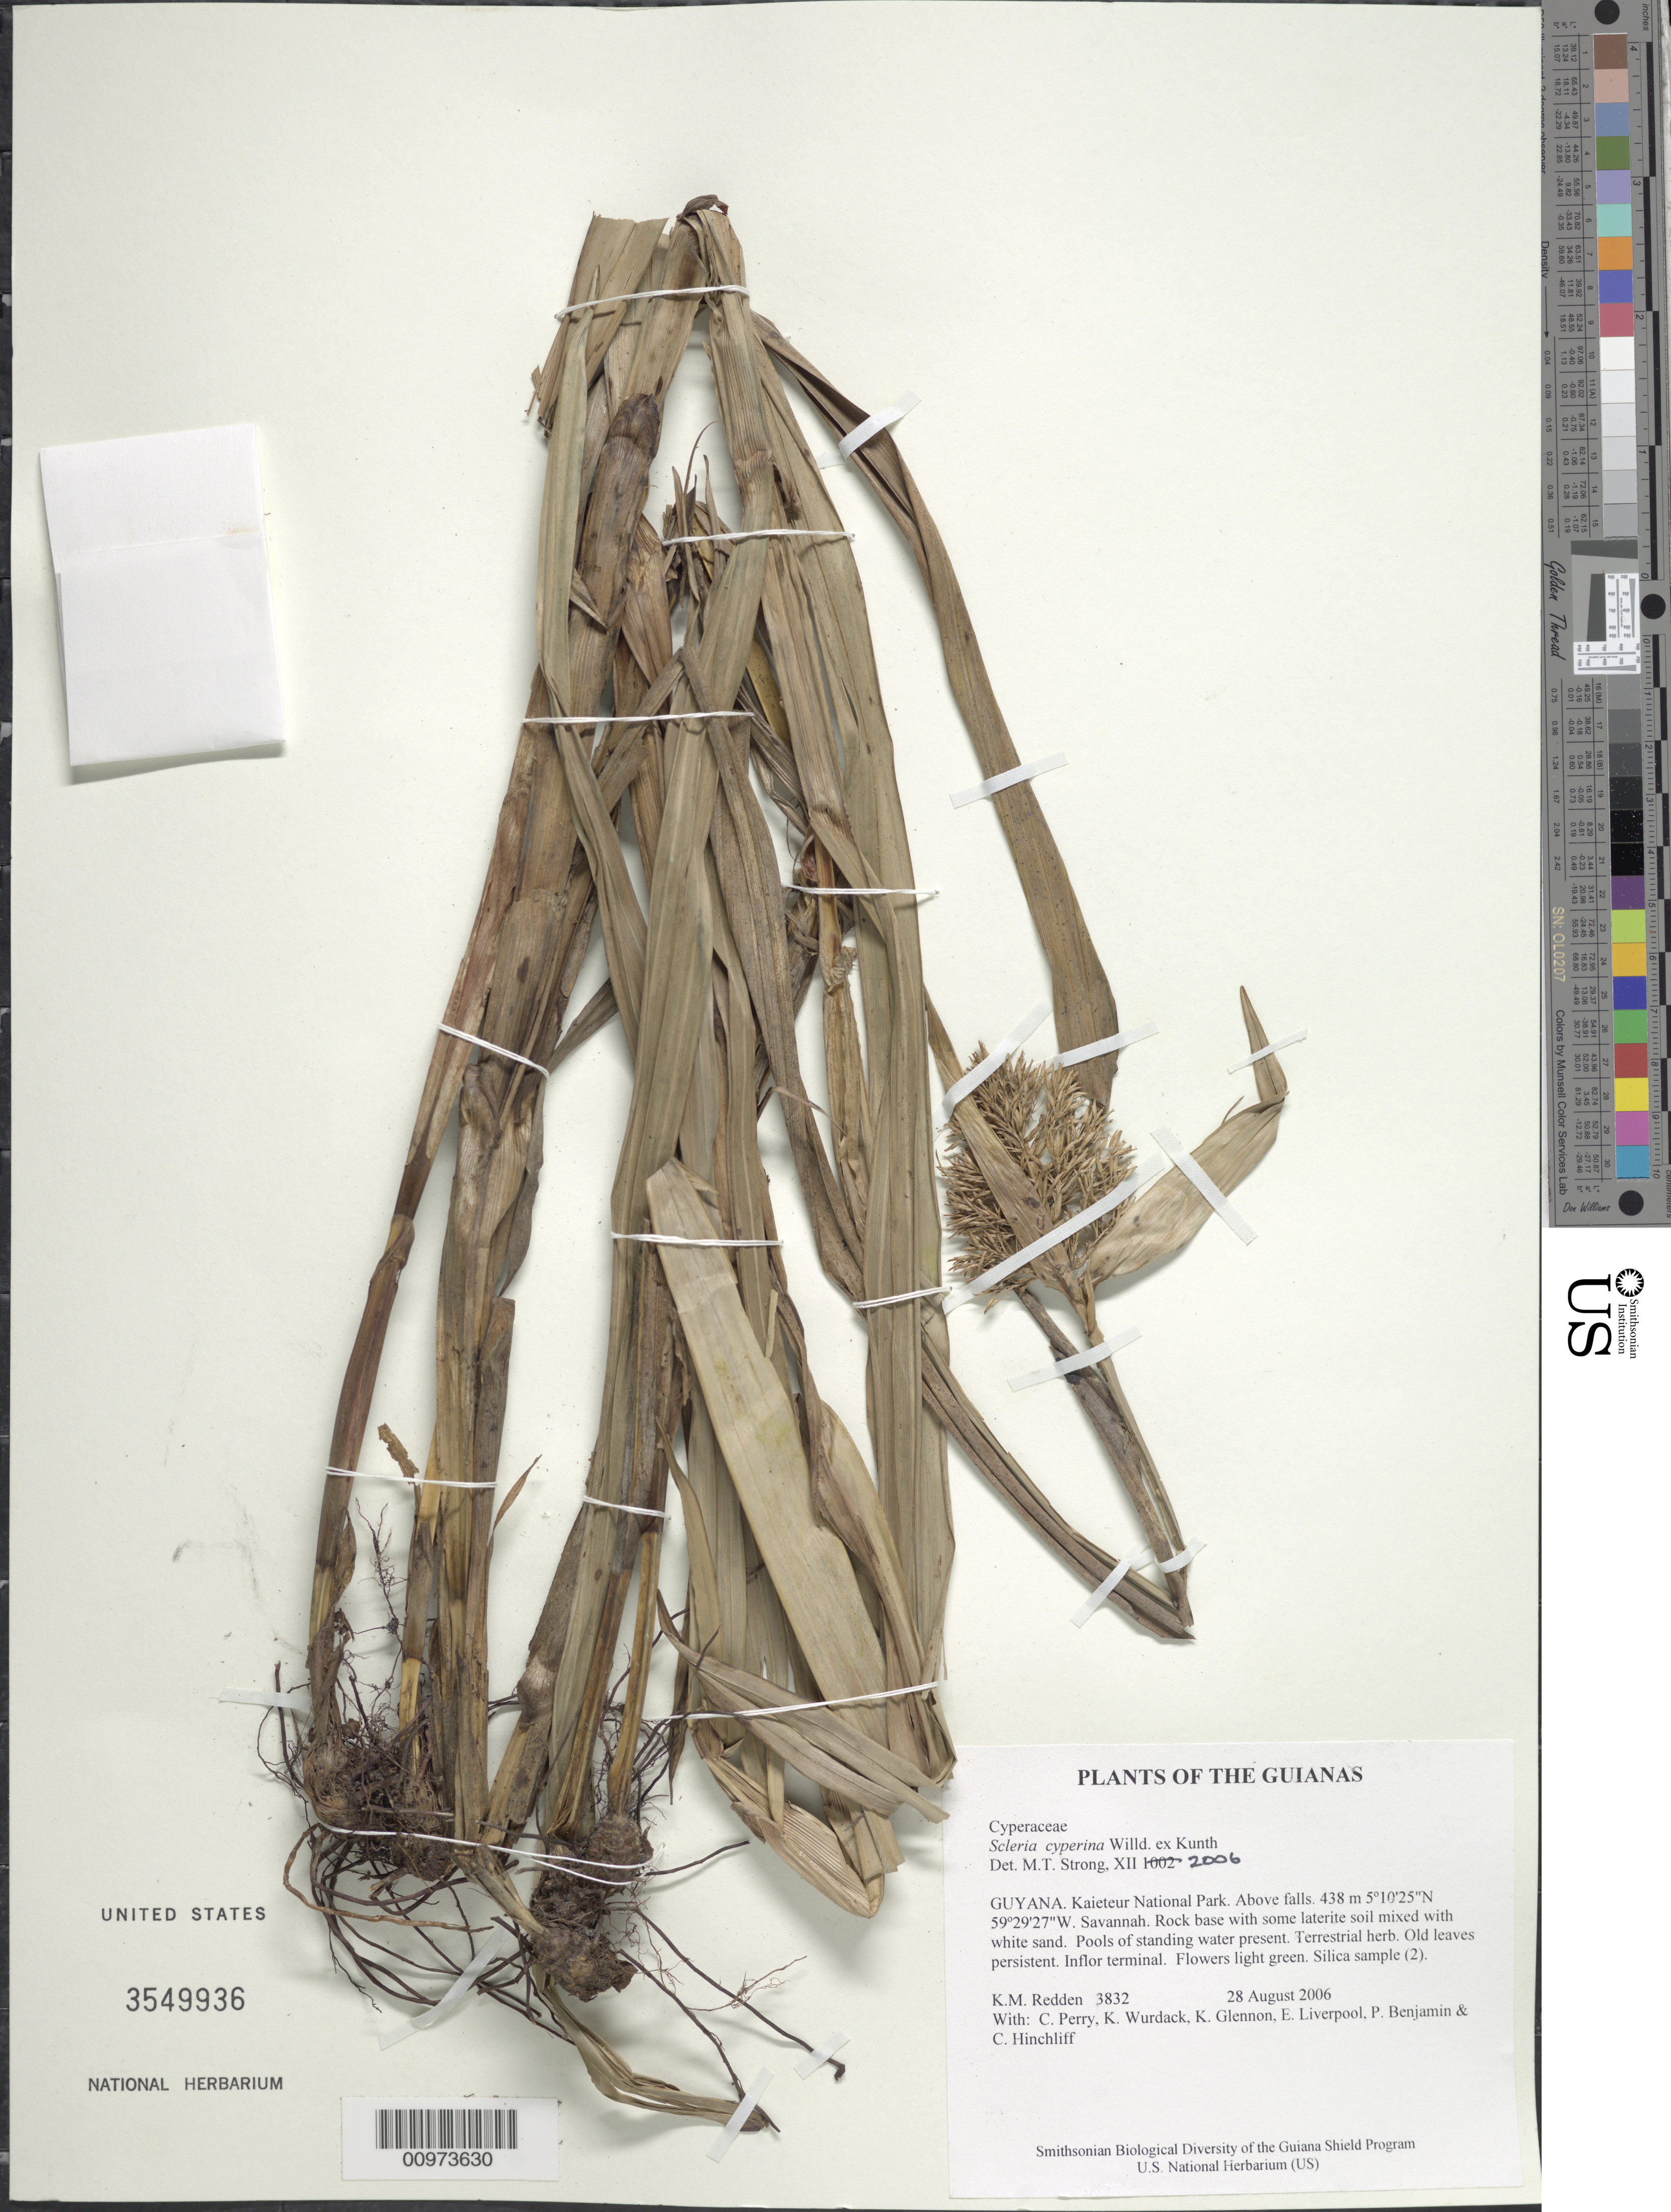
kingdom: Plantae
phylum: Tracheophyta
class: Liliopsida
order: Poales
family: Cyperaceae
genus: Scleria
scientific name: Scleria cyperina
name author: Willd. ex Kunth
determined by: Strong, M. T., (US), Smithsonian Institution - National Museum of Natural History (UNITED STATES)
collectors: K. M. Redden, C. Perry, K. Wurdack, K. Glennon, E. Liverpool, P. Benjamin & C. E. Hinchliff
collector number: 3832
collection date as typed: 28 August 2006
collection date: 2006-08-28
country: Guyana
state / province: Potaro-Siparuni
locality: Kaieteur National Park. Above falls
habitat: Savanna. Rock base with some laterite soil mixed with white sand. Pools of standing water present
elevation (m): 438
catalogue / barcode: US 3549936